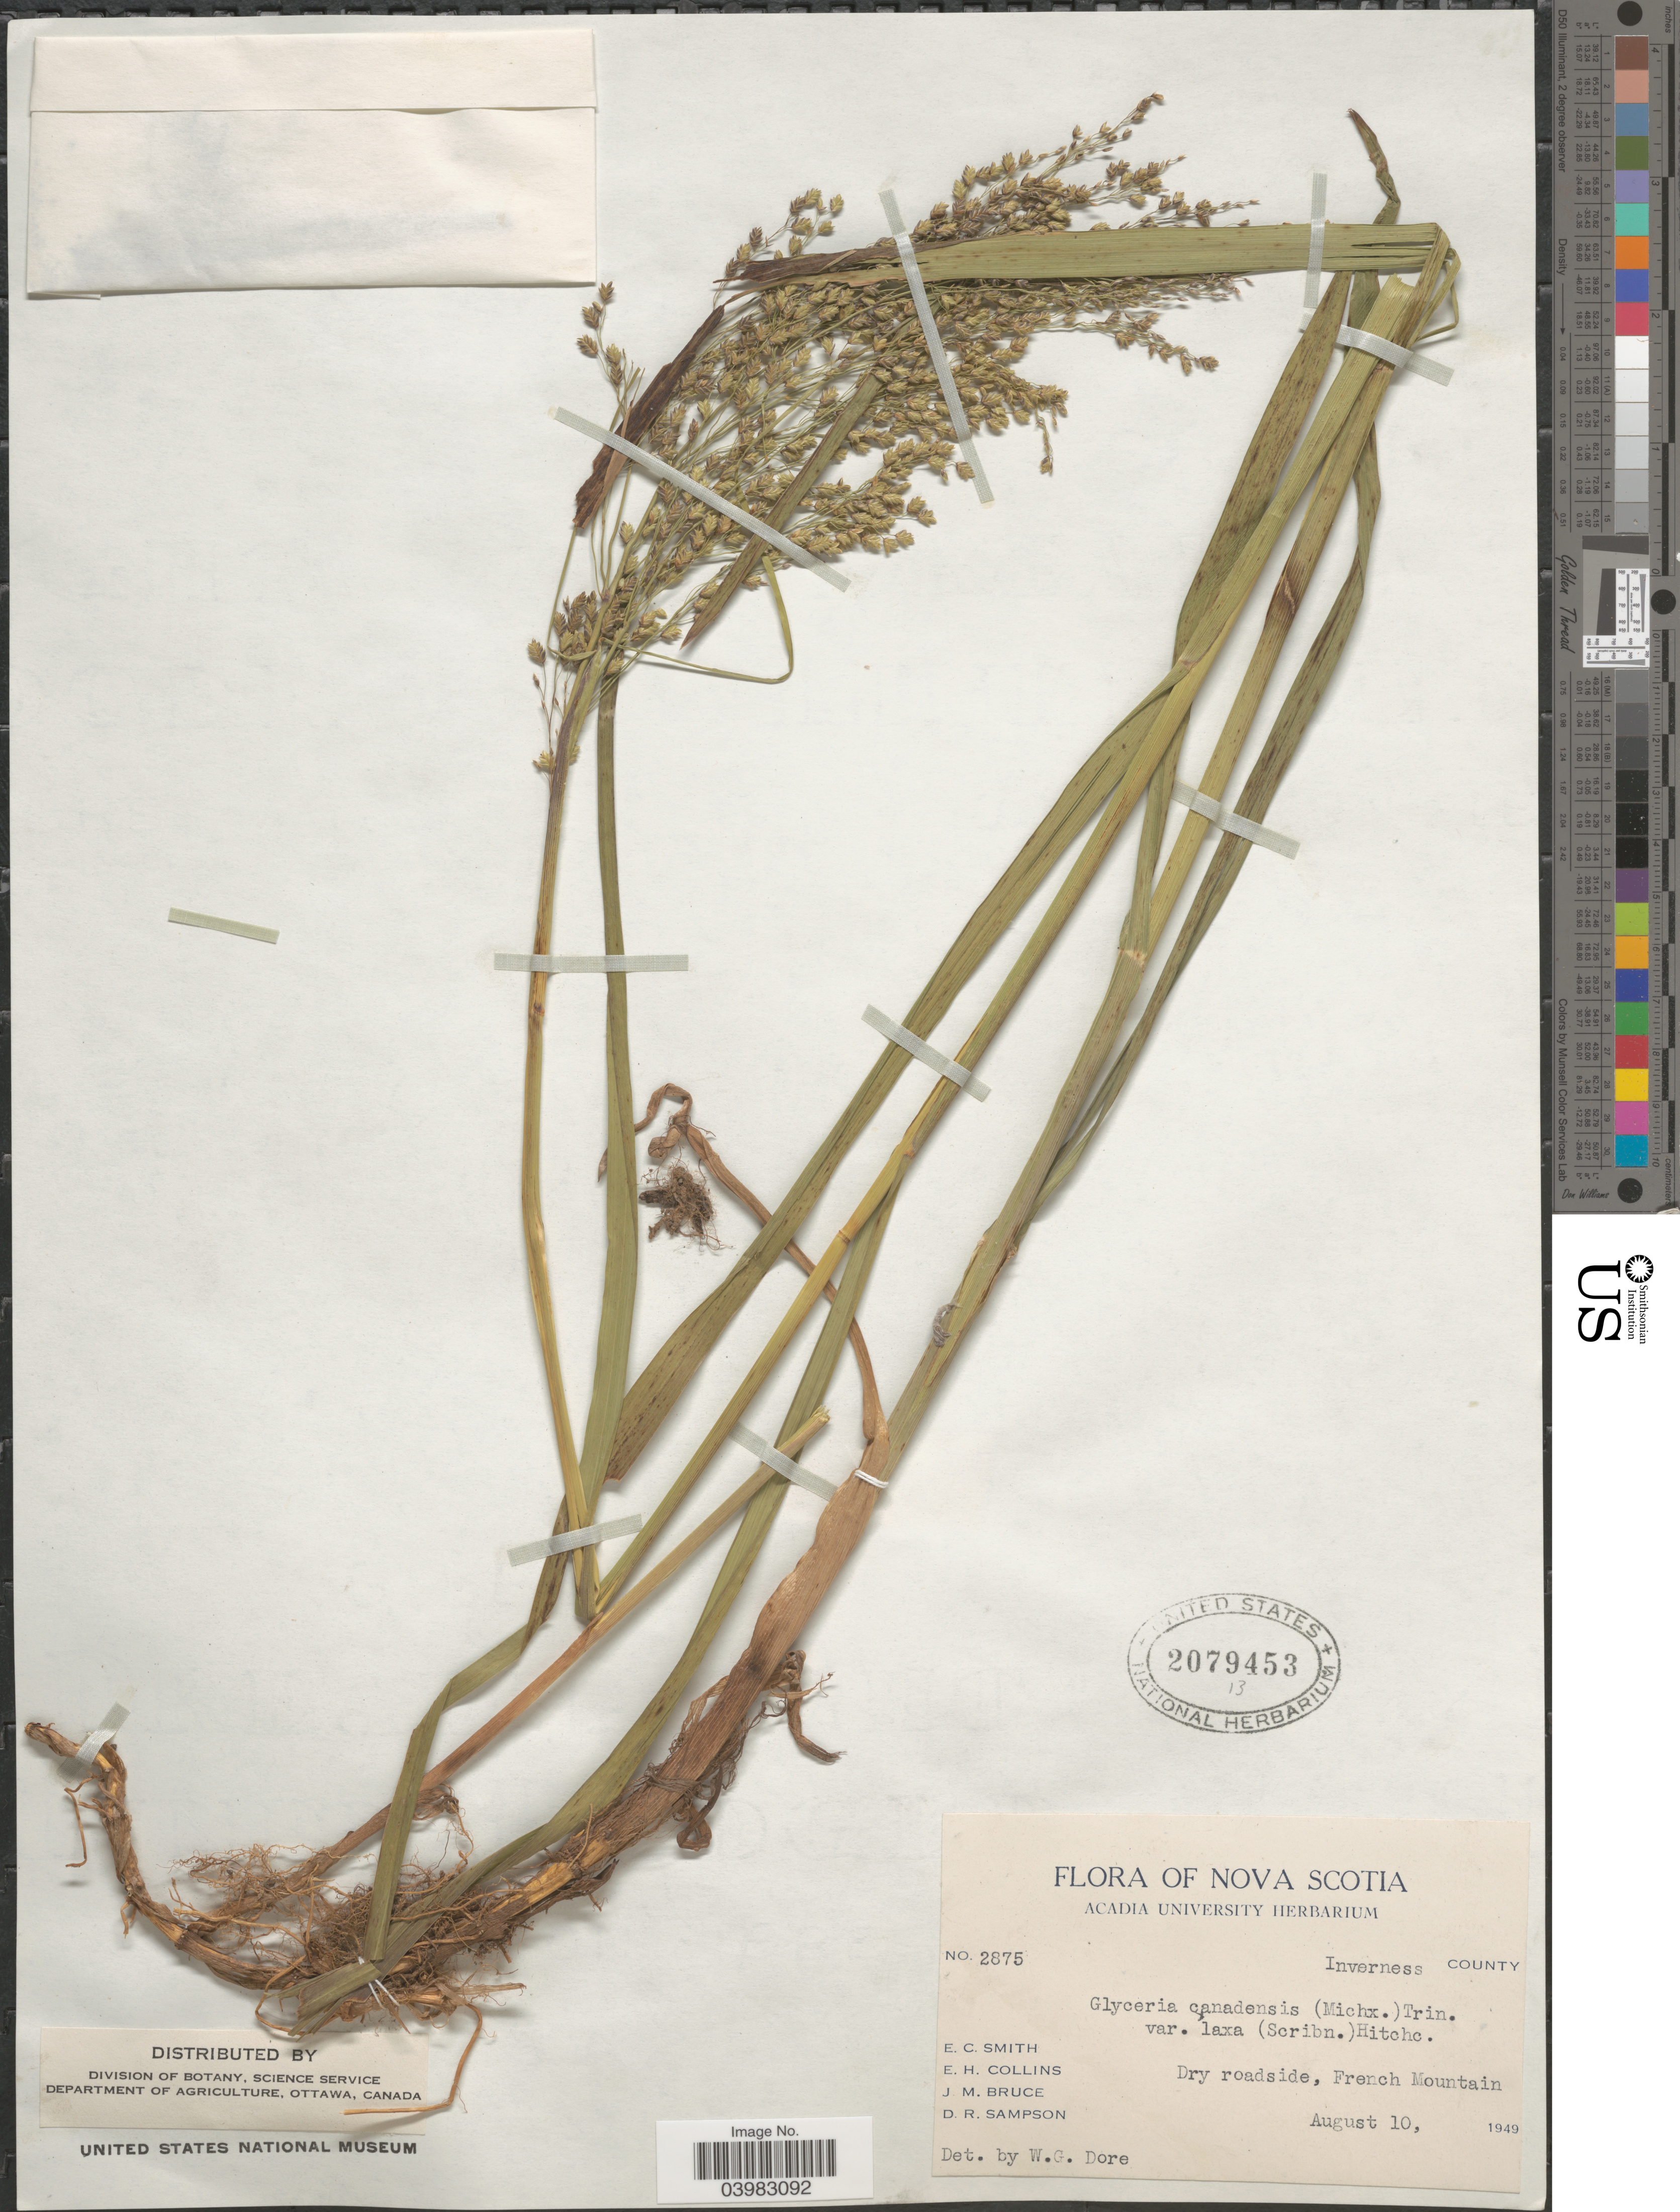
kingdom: Plantae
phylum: Tracheophyta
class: Liliopsida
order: Poales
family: Poaceae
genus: Glyceria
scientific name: Glyceria canadensis var. laxa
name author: (Scribn.) Hitchc.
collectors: E. Smith, E. Collins, J. Bruce & D. Sampson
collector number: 2875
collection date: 1949-08-10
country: Canada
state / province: Nova Scotia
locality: Inverness County. Dry roadside, French Mountain.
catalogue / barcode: US 2079453